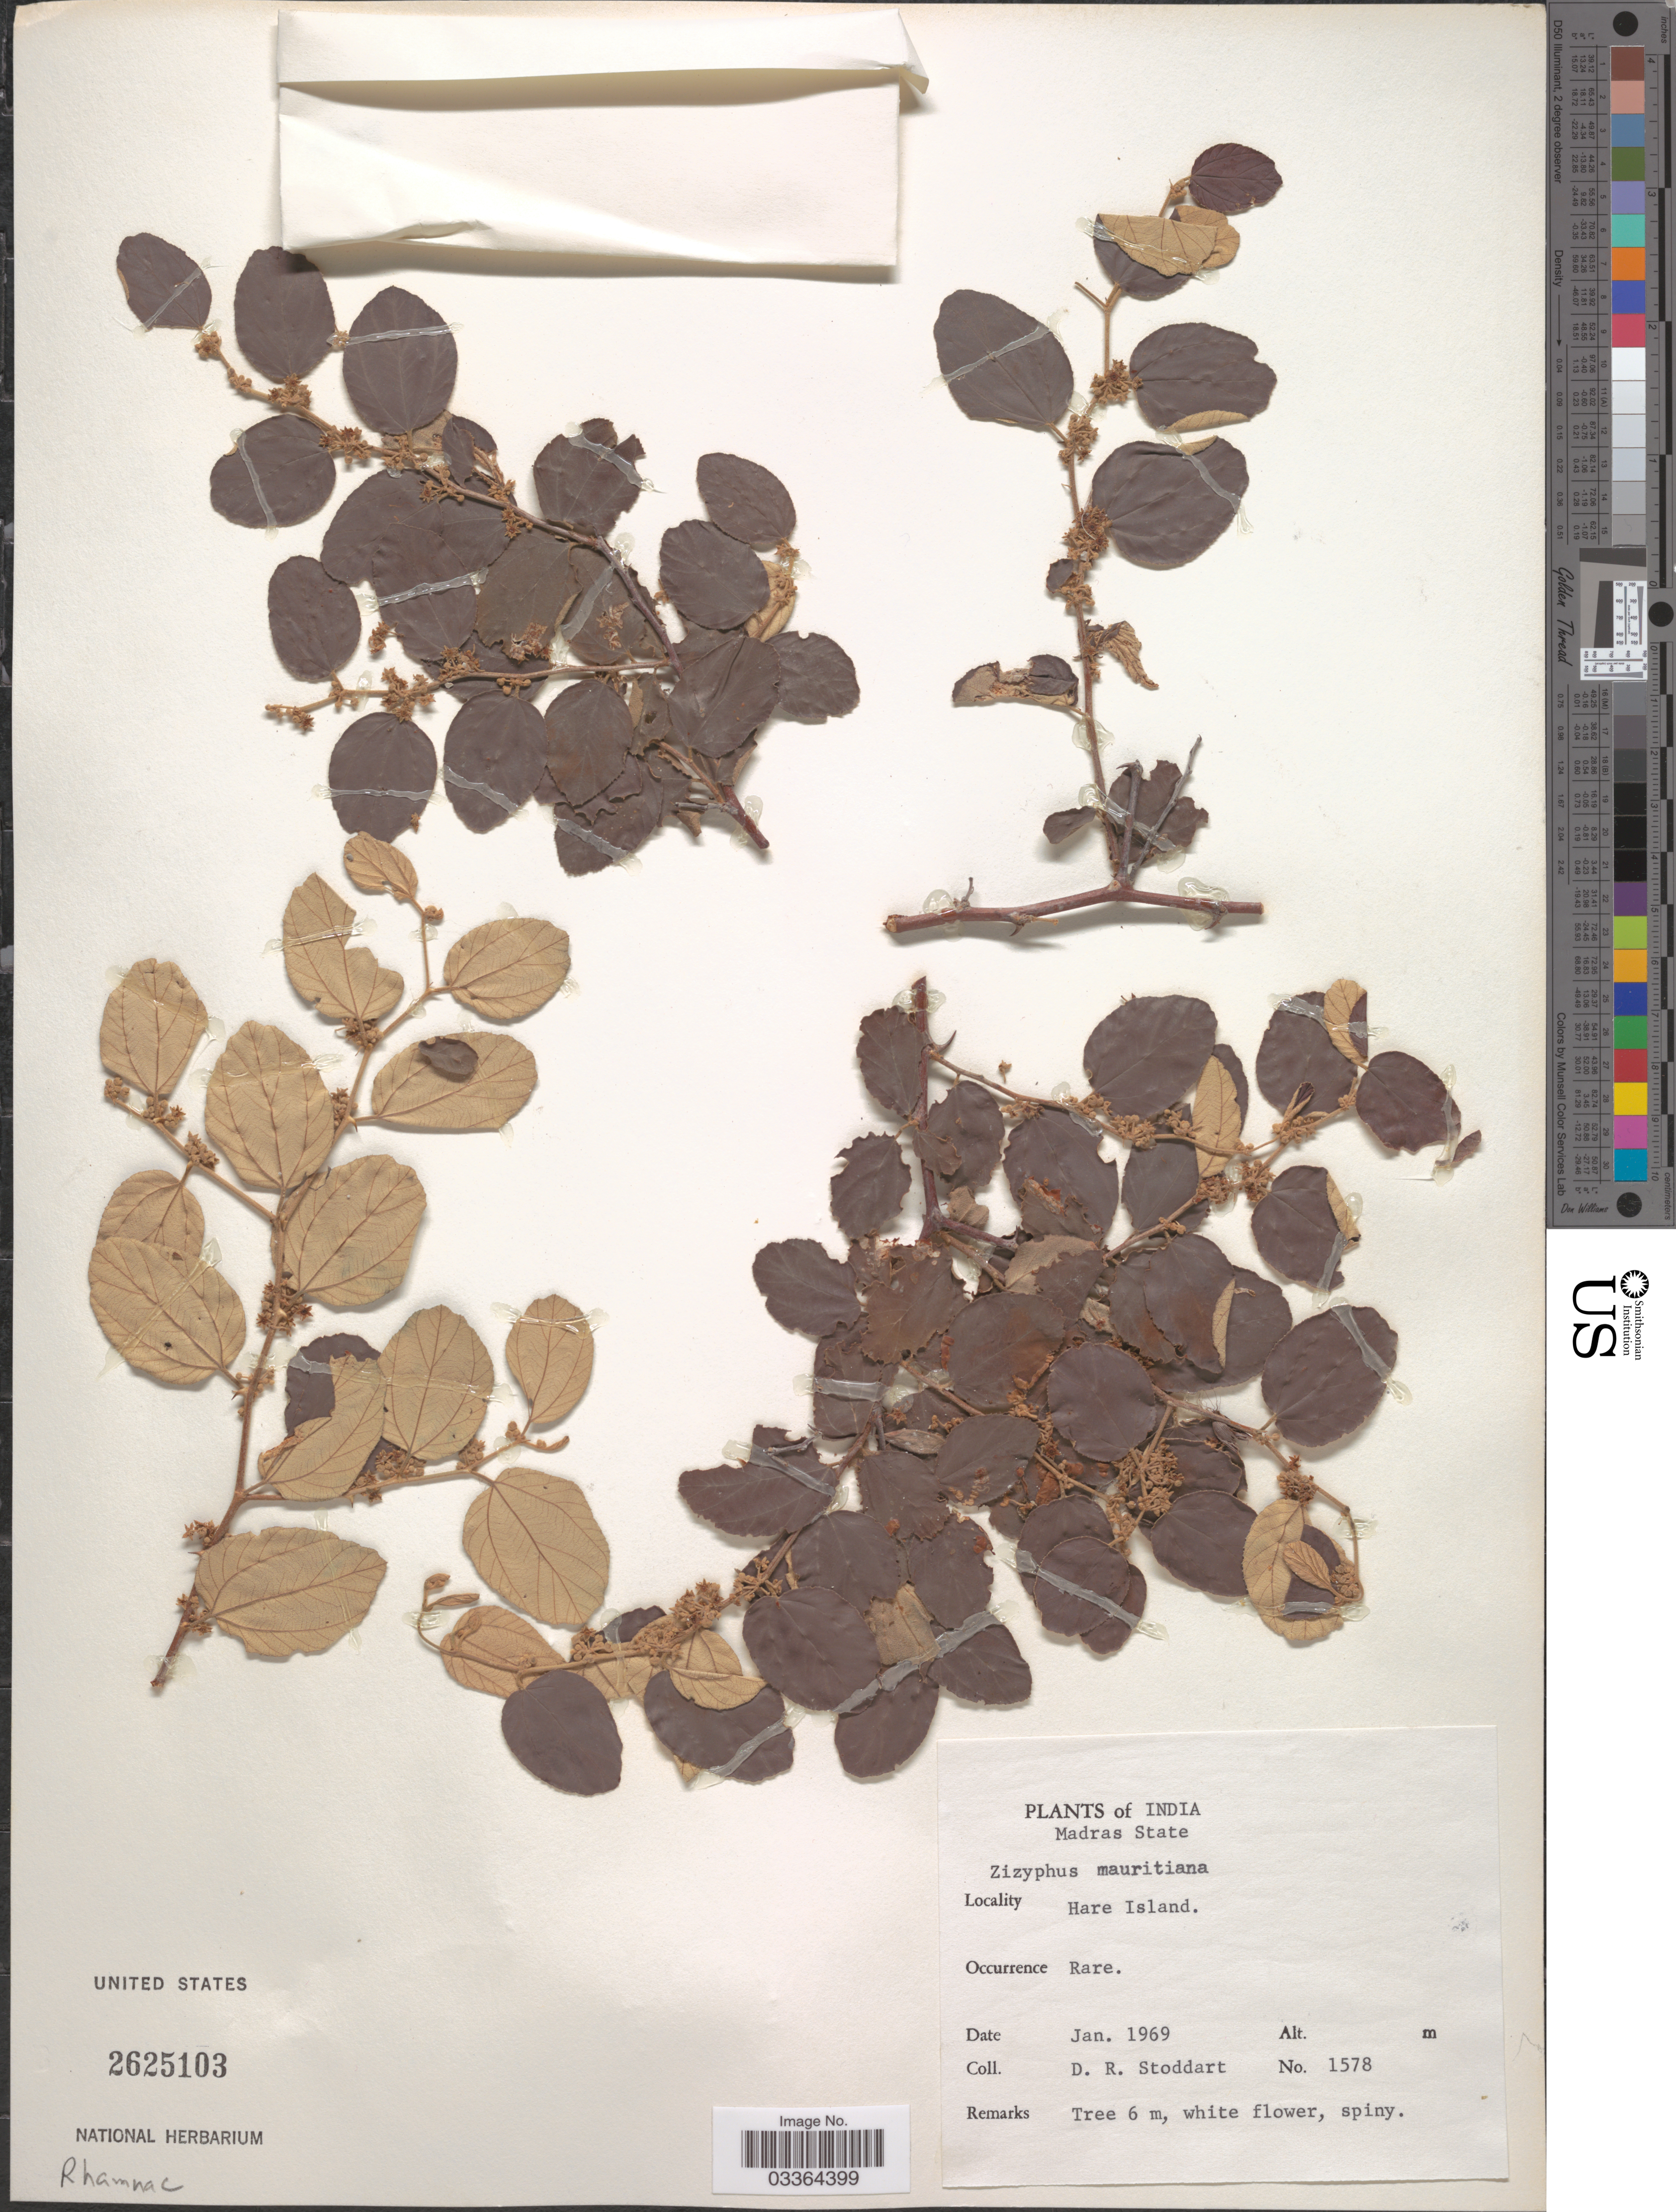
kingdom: Plantae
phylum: Tracheophyta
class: Magnoliopsida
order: Rosales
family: Rhamnaceae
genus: Ziziphus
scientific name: Ziziphus mauritiana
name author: Lam.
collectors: D. R. Stoddart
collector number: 1578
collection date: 1969-01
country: India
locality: Madras State. Hare Island.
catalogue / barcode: US 2625103